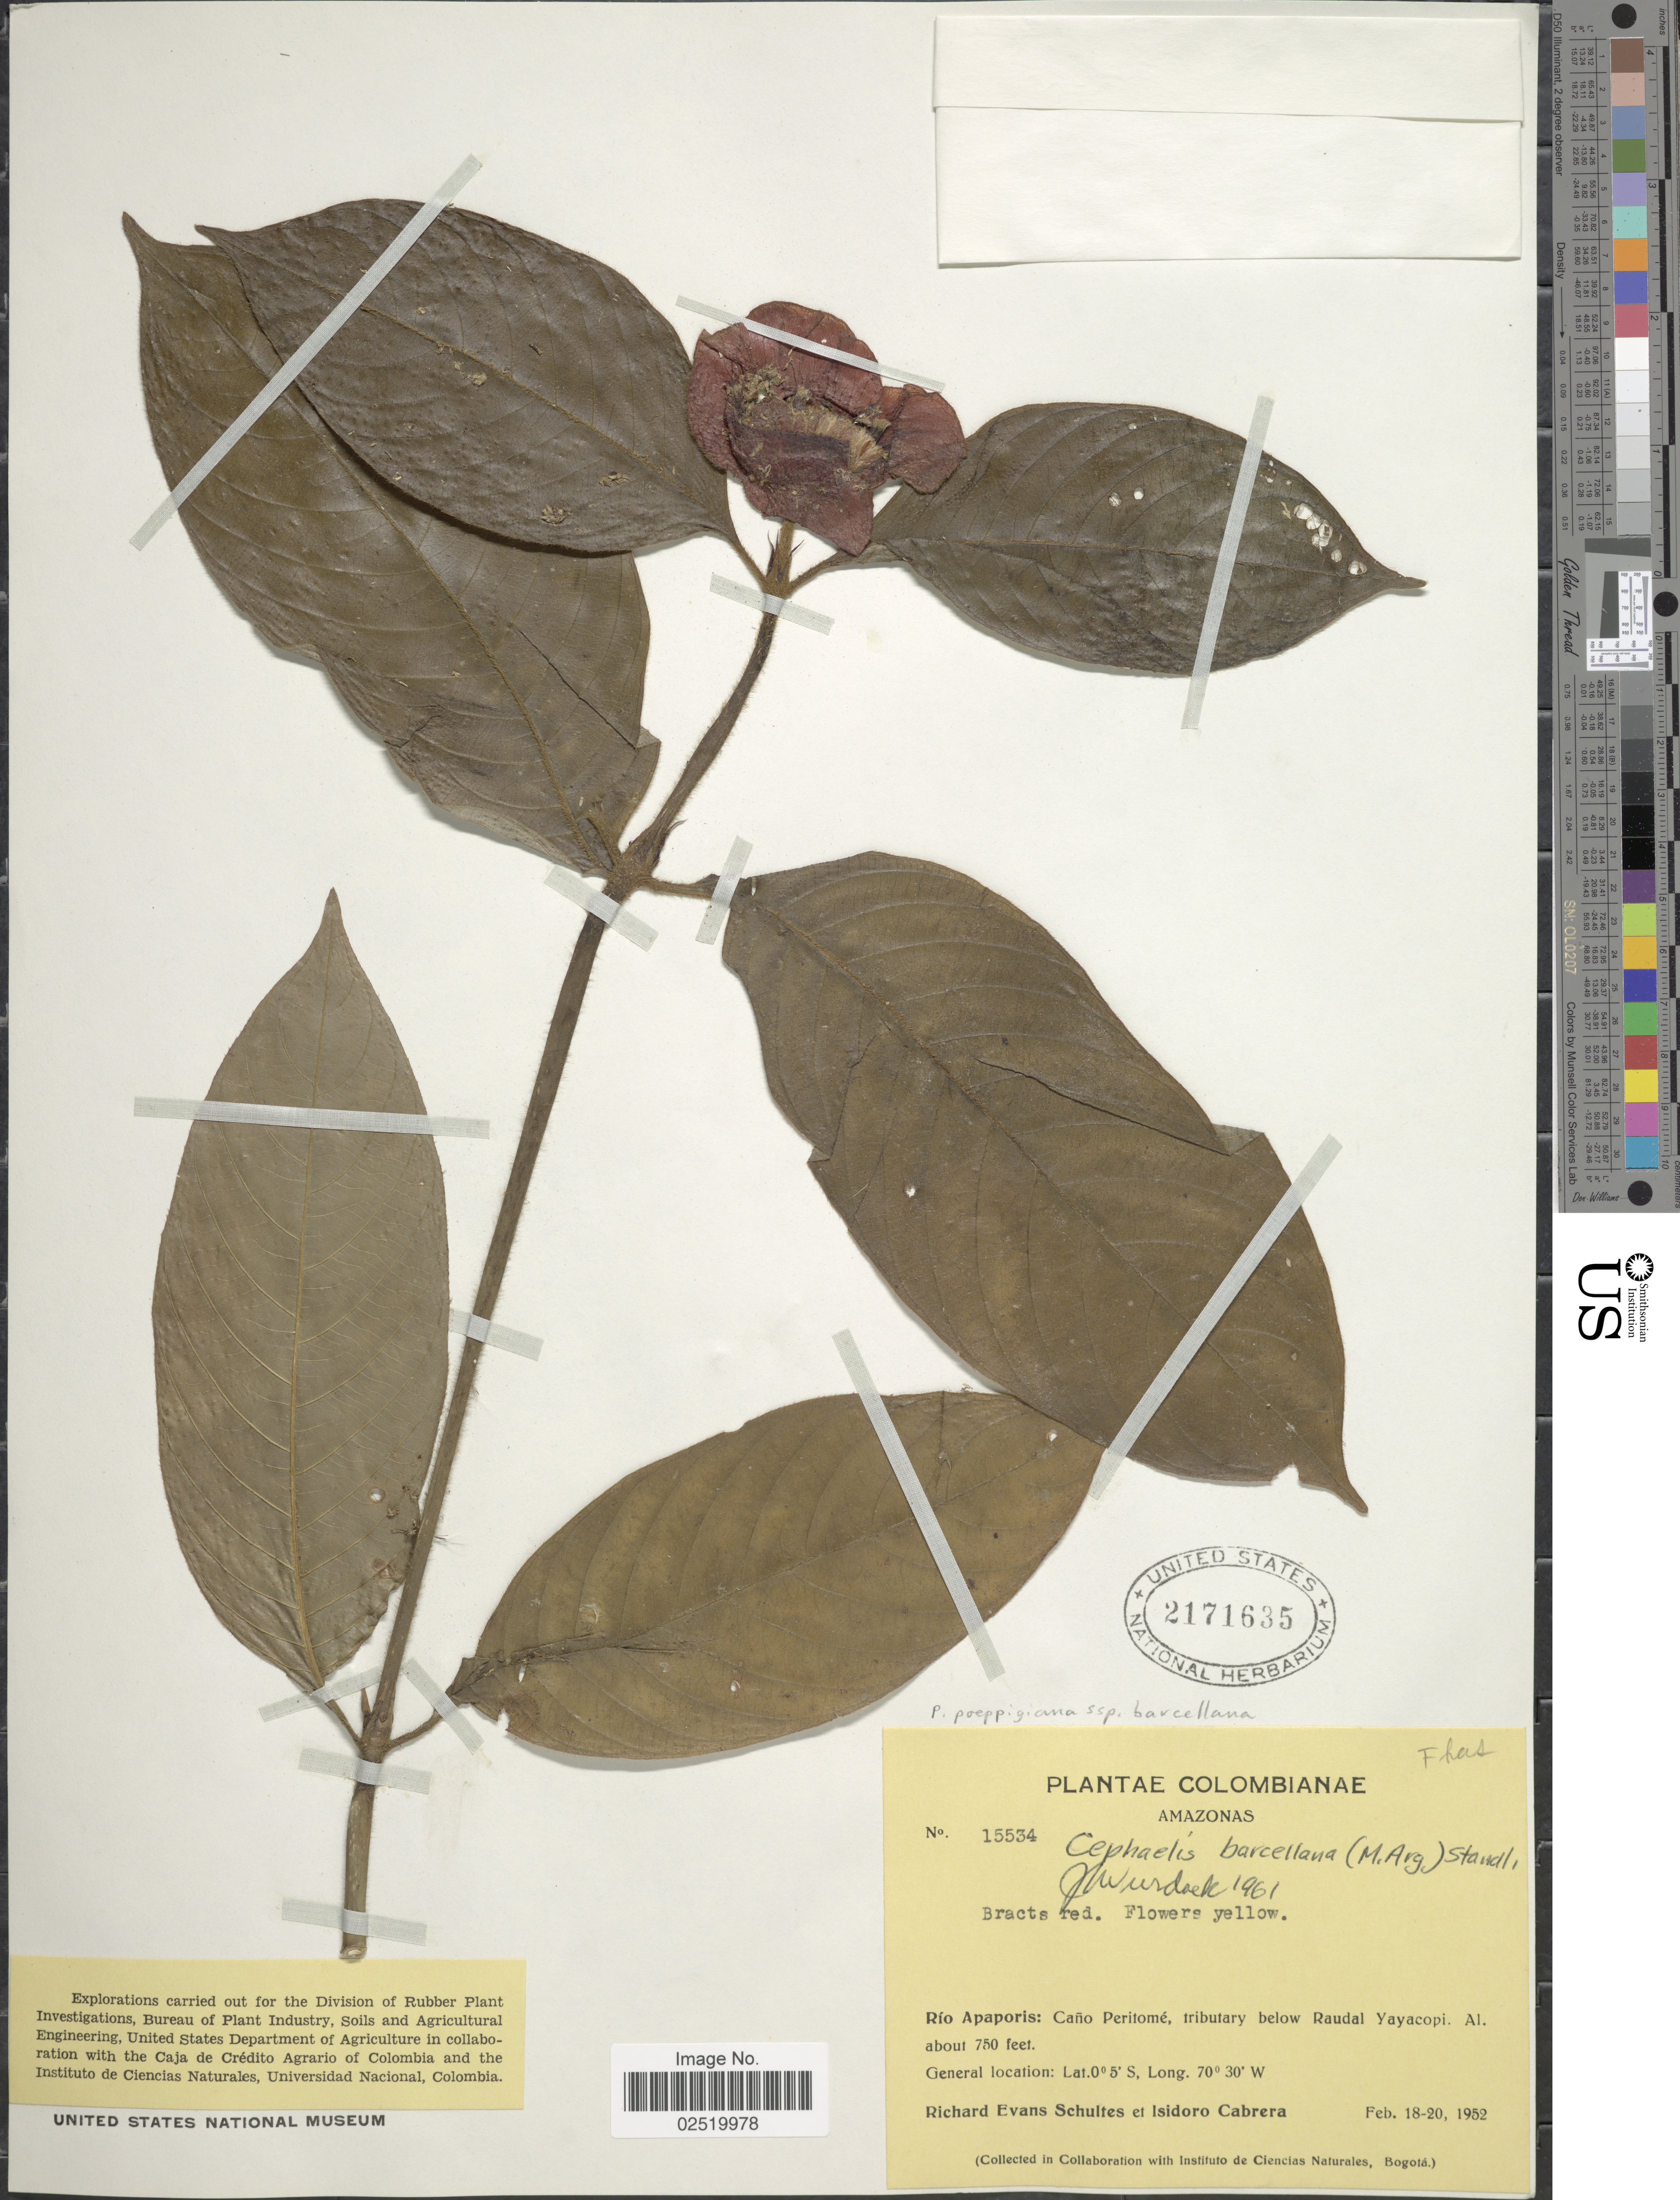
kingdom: Plantae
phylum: Tracheophyta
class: Magnoliopsida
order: Gentianales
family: Rubiaceae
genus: Psychotria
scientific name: Psychotria poeppigiana subsp. barcellana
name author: (Müll. Arg.) Steyerm.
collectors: R. E. Schultes & I. Cabrera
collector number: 15534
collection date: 1952-02-18/1952-02-20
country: Colombia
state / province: Amazônas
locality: Rio Apaporis: Cano Peritome, tributary below Raudal Yayacopi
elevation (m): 229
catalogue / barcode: US 2171635